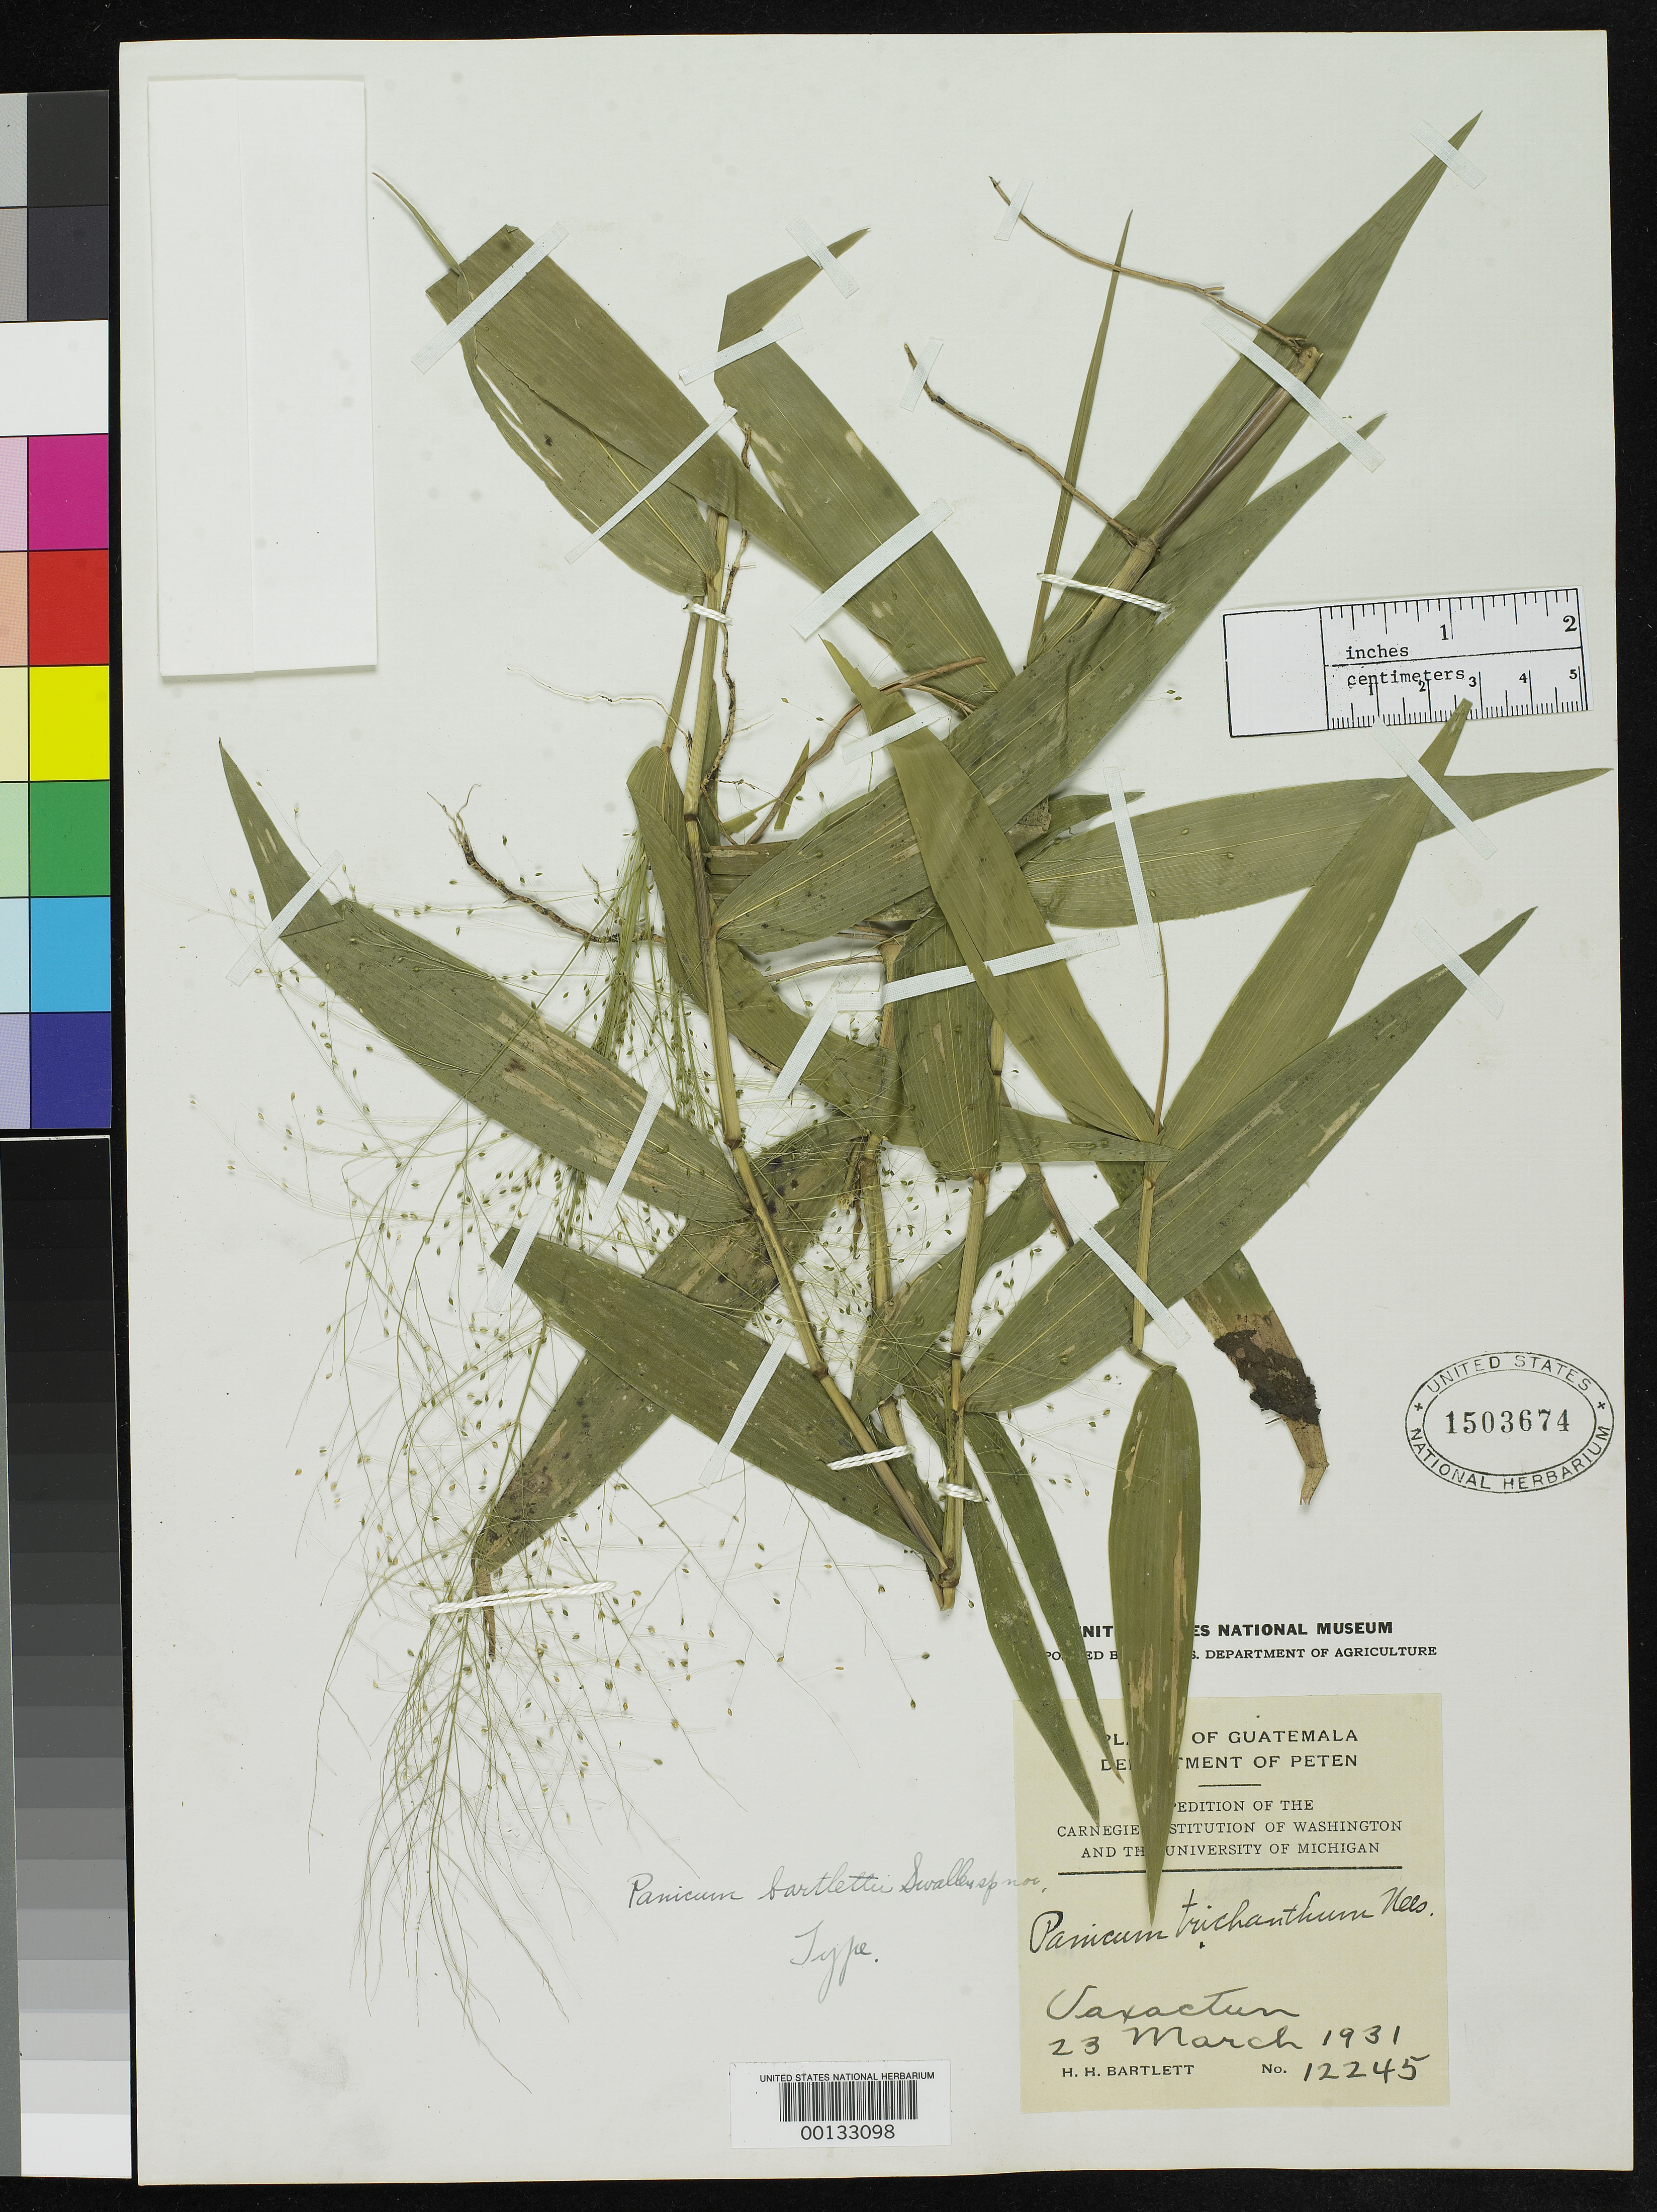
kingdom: Plantae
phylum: Tracheophyta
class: Liliopsida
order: Poales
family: Poaceae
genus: Panicum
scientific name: Panicum bartlettii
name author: Swallen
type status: Holotype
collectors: H. H. Bartlett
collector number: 12245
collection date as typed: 23 Mar 1931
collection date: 1931-03-23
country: Guatemala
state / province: El Petén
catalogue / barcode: US 1503674